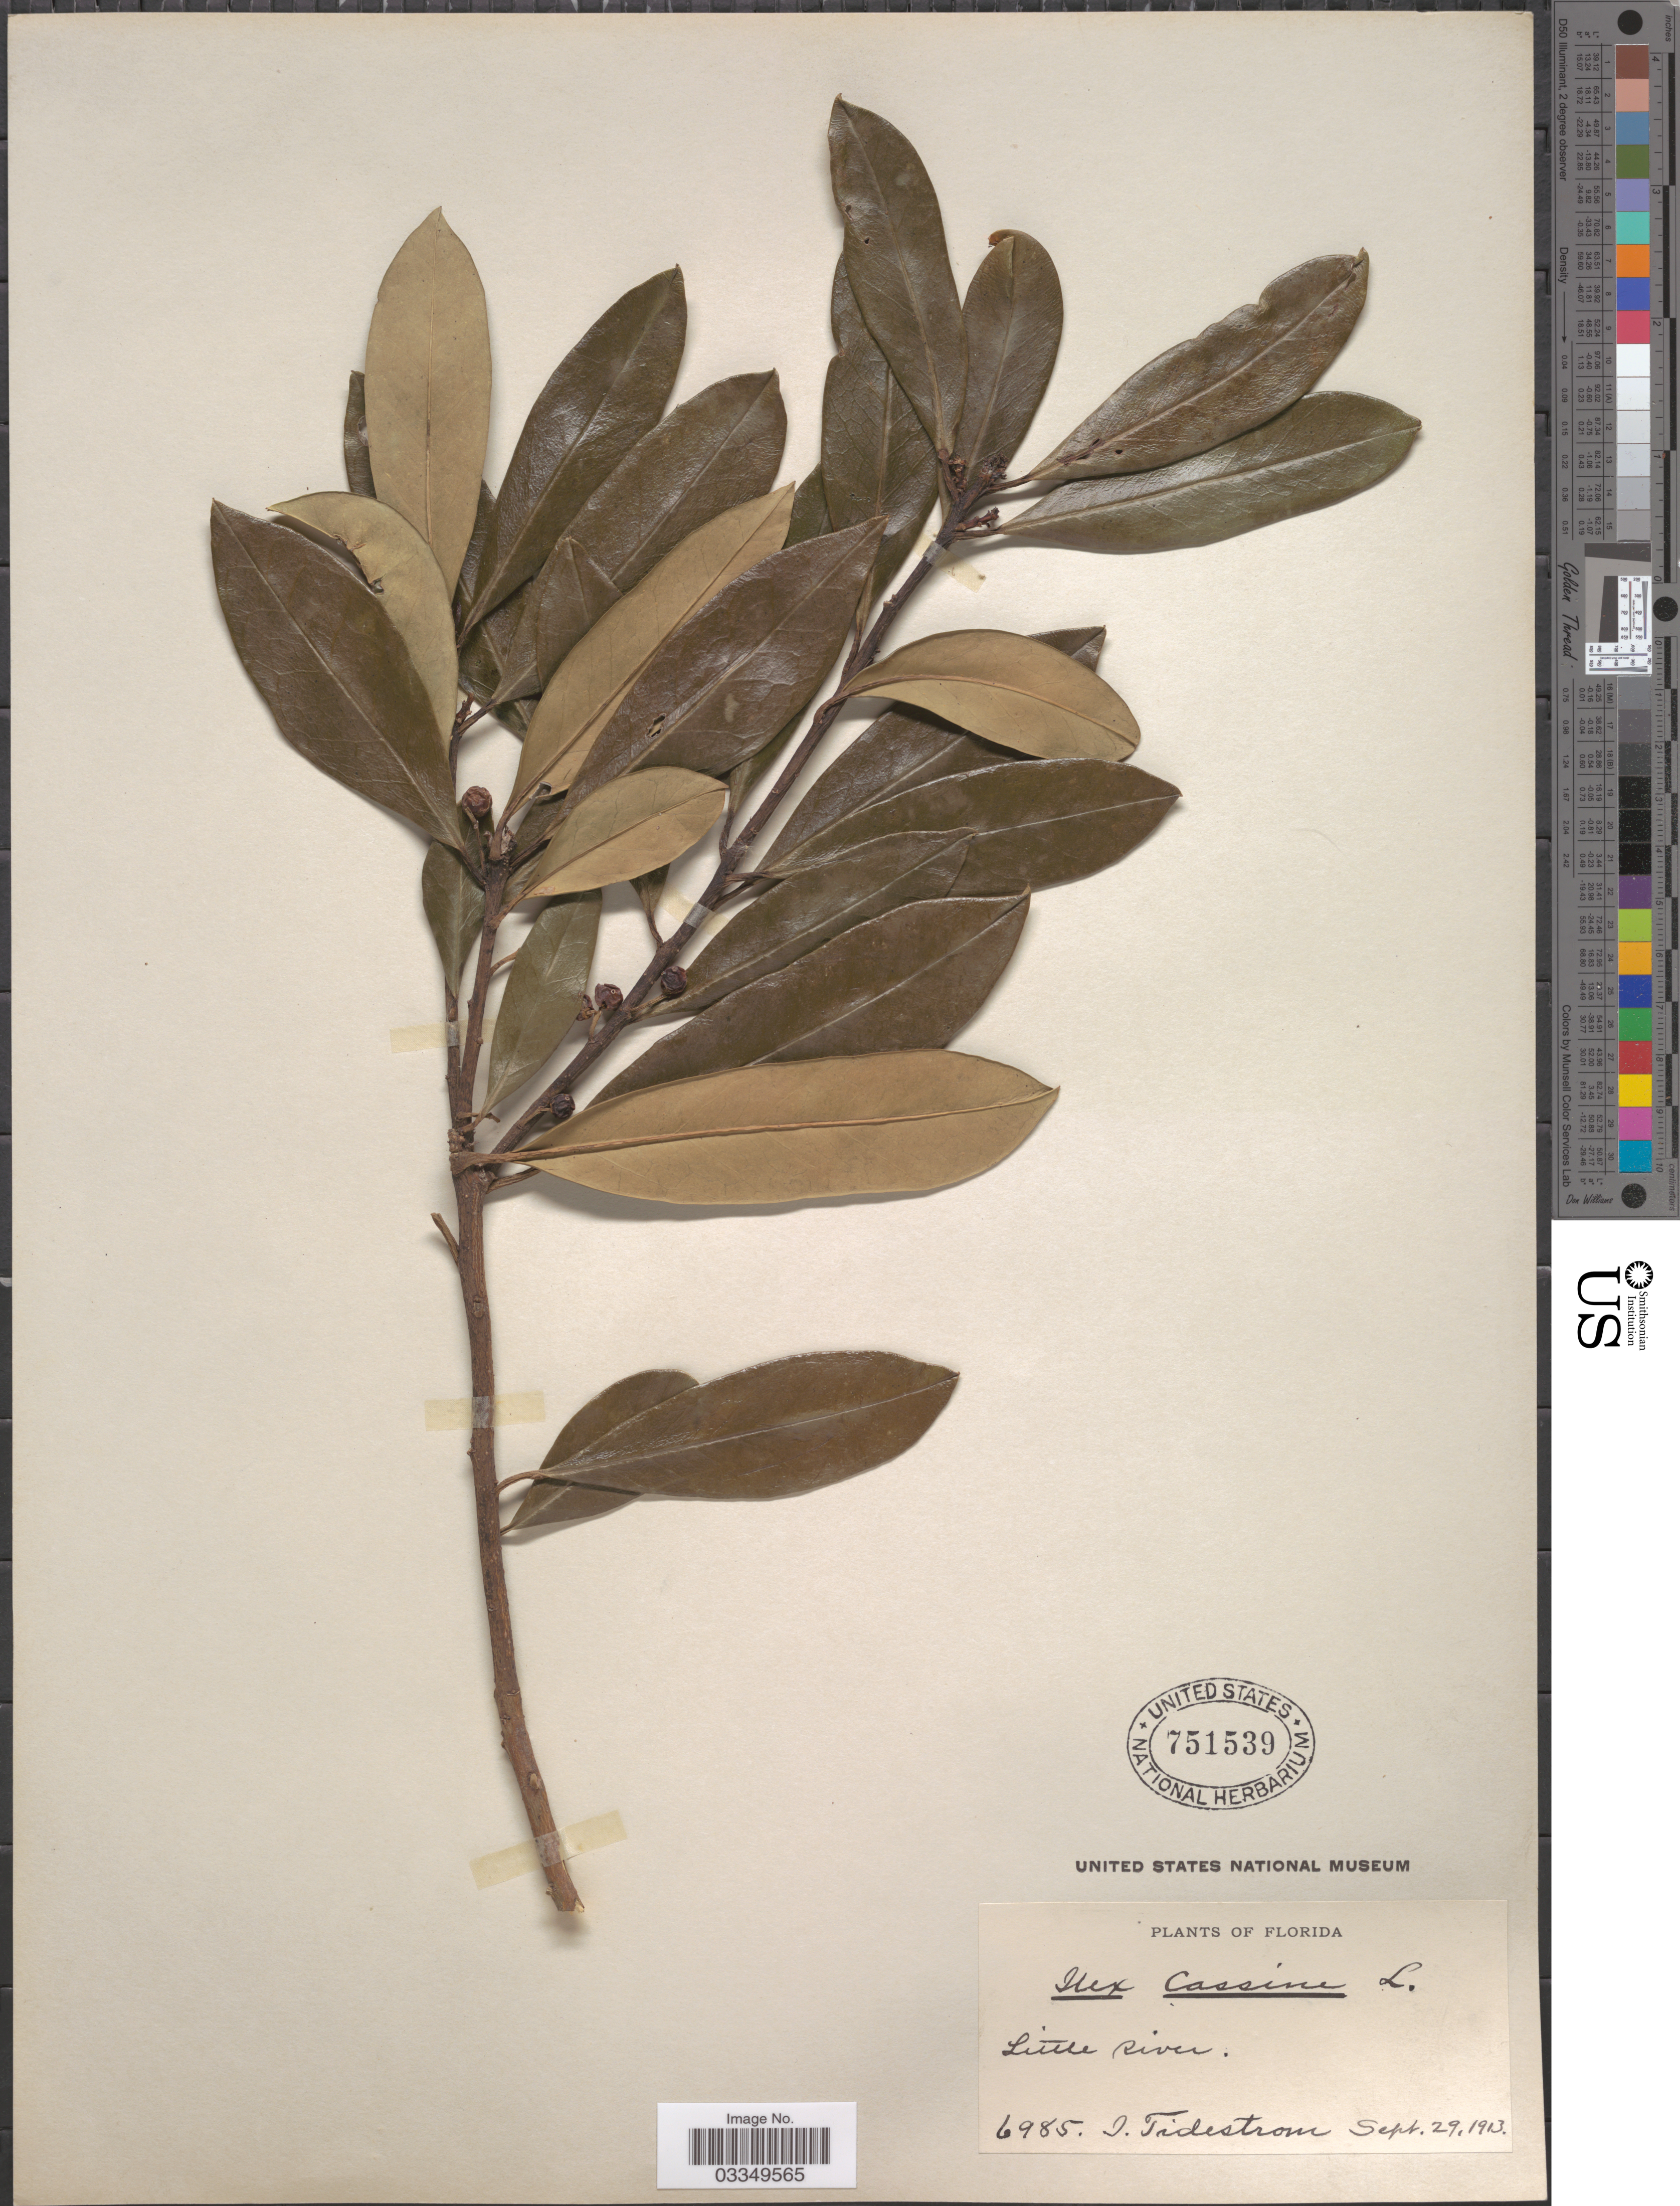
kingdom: Plantae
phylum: Tracheophyta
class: Magnoliopsida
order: Aquifoliales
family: Aquifoliaceae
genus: Ilex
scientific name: Ilex cassine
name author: L.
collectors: I. F. Tidestrom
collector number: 6985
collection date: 1913-09-29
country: United States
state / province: Florida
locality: Little River.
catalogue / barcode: US 751539